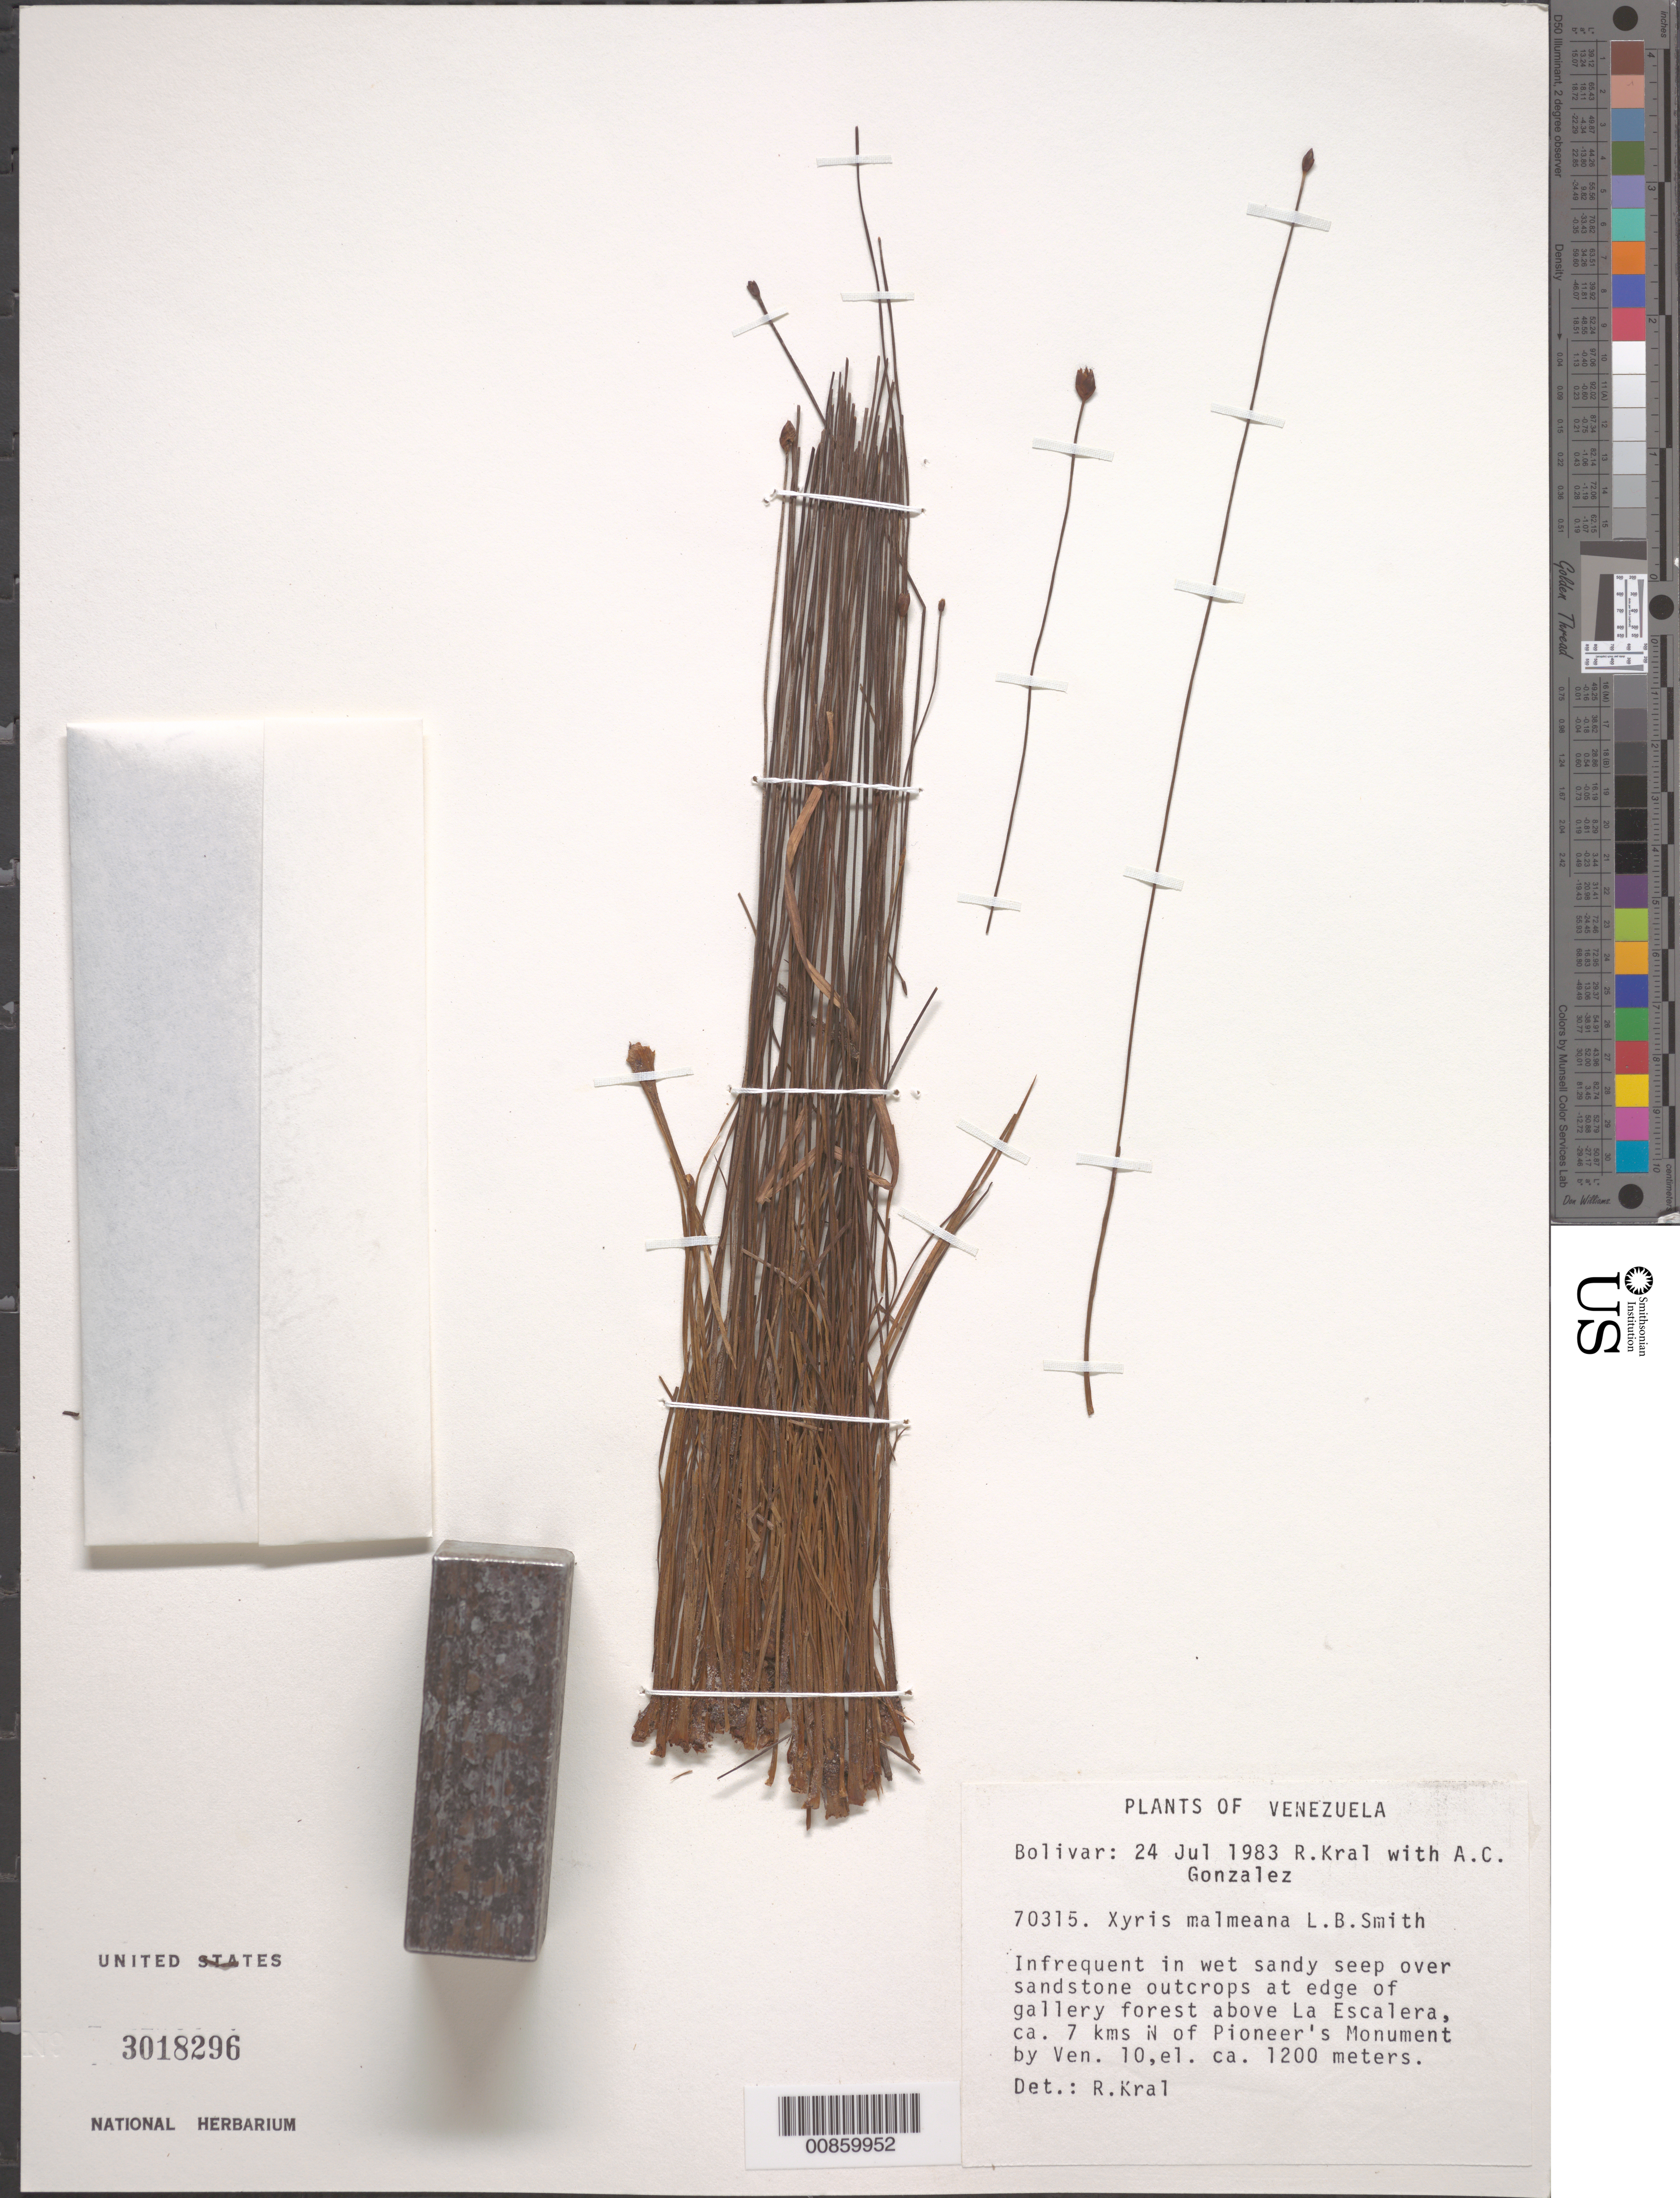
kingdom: Plantae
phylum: Tracheophyta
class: Liliopsida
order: Poales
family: Xyridaceae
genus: Xyris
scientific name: Xyris malmeana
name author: L.B. Sm.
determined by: Kral, Robert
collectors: R. Kral & A. C. González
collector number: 70315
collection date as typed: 24-Jul-83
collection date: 1983-07-24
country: Venezuela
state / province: Bolívar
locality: Gran Sabana, La Escalera, summit, Ven. 10, ca. 7 km N of Pioneer's Monument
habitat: Wet sandy seep over sandstone outcrops at edge of gallery forest.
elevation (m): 1200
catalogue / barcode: US 3018296